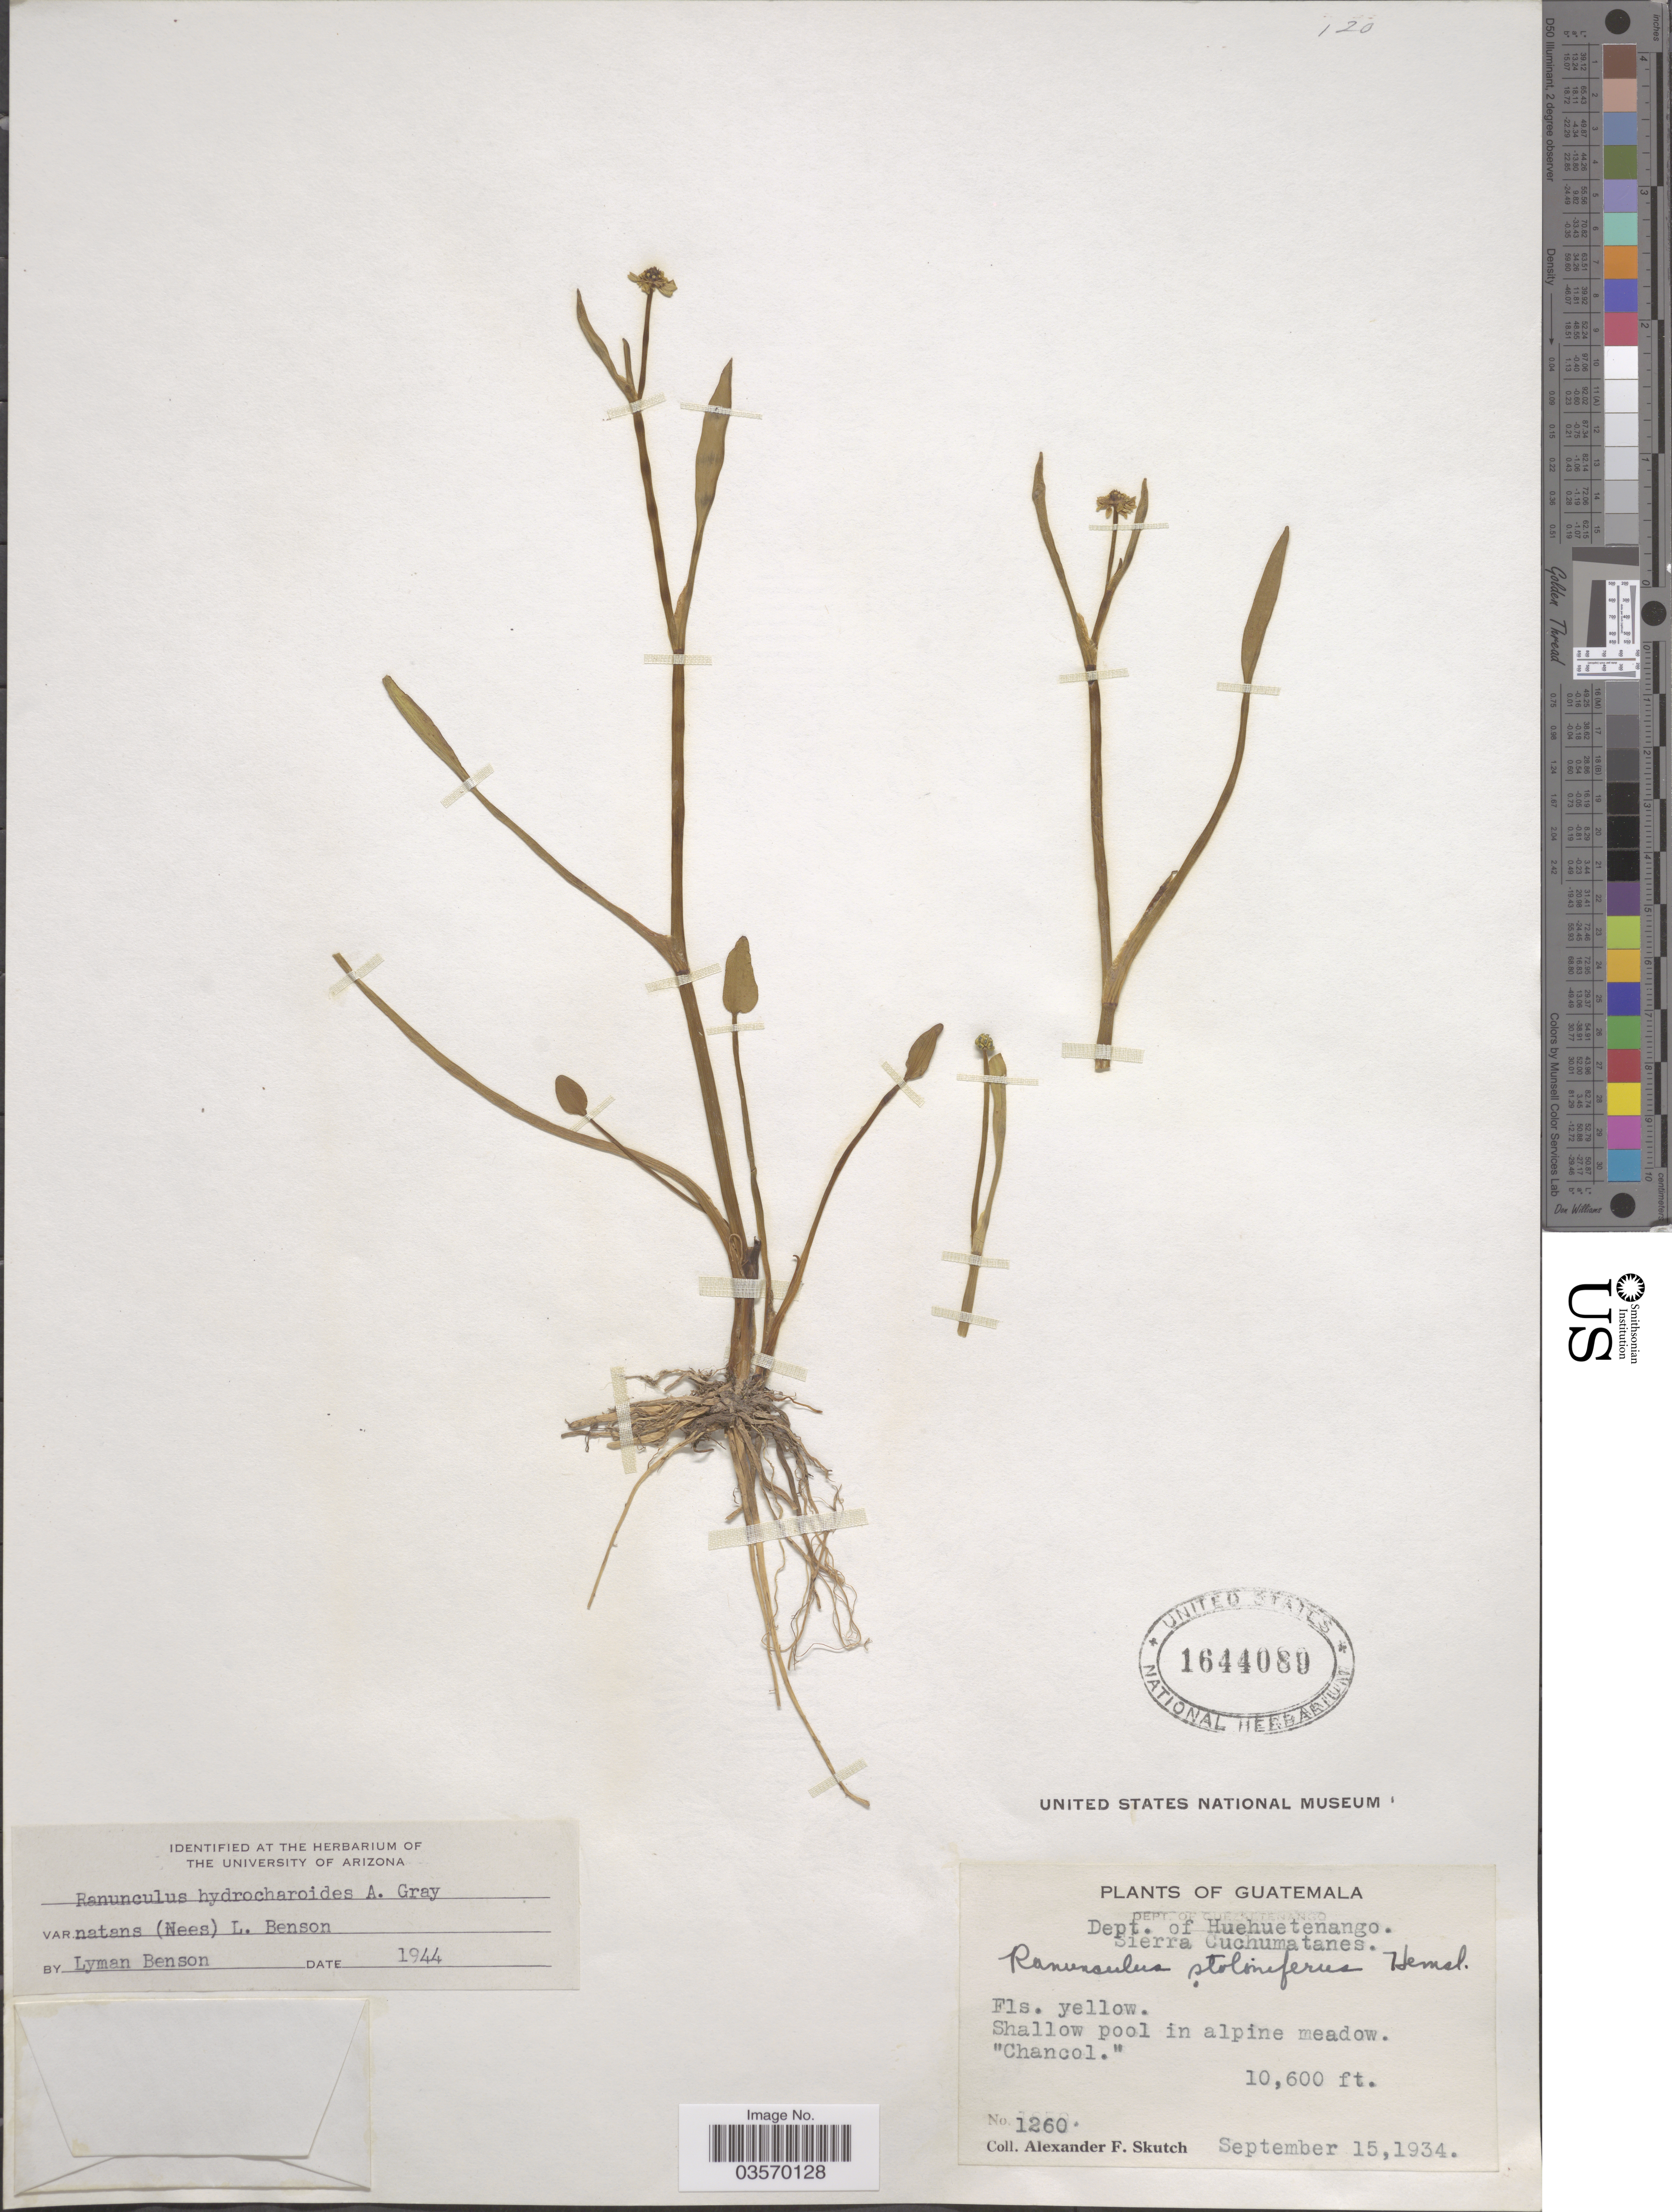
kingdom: Plantae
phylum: Tracheophyta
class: Magnoliopsida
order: Ranunculales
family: Ranunculaceae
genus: Ranunculus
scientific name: Ranunculus hydrocharoides var. natans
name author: L.D. Benson ex Standl. & Steyerm.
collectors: A. F. Skutch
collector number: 1260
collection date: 1934-09-15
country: Guatemala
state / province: Huehuetenango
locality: Dept. of Huehuetenango. Sierra Cuchumatanes. Shallow pool in alpine meadow.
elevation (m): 3231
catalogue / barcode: US 1644089